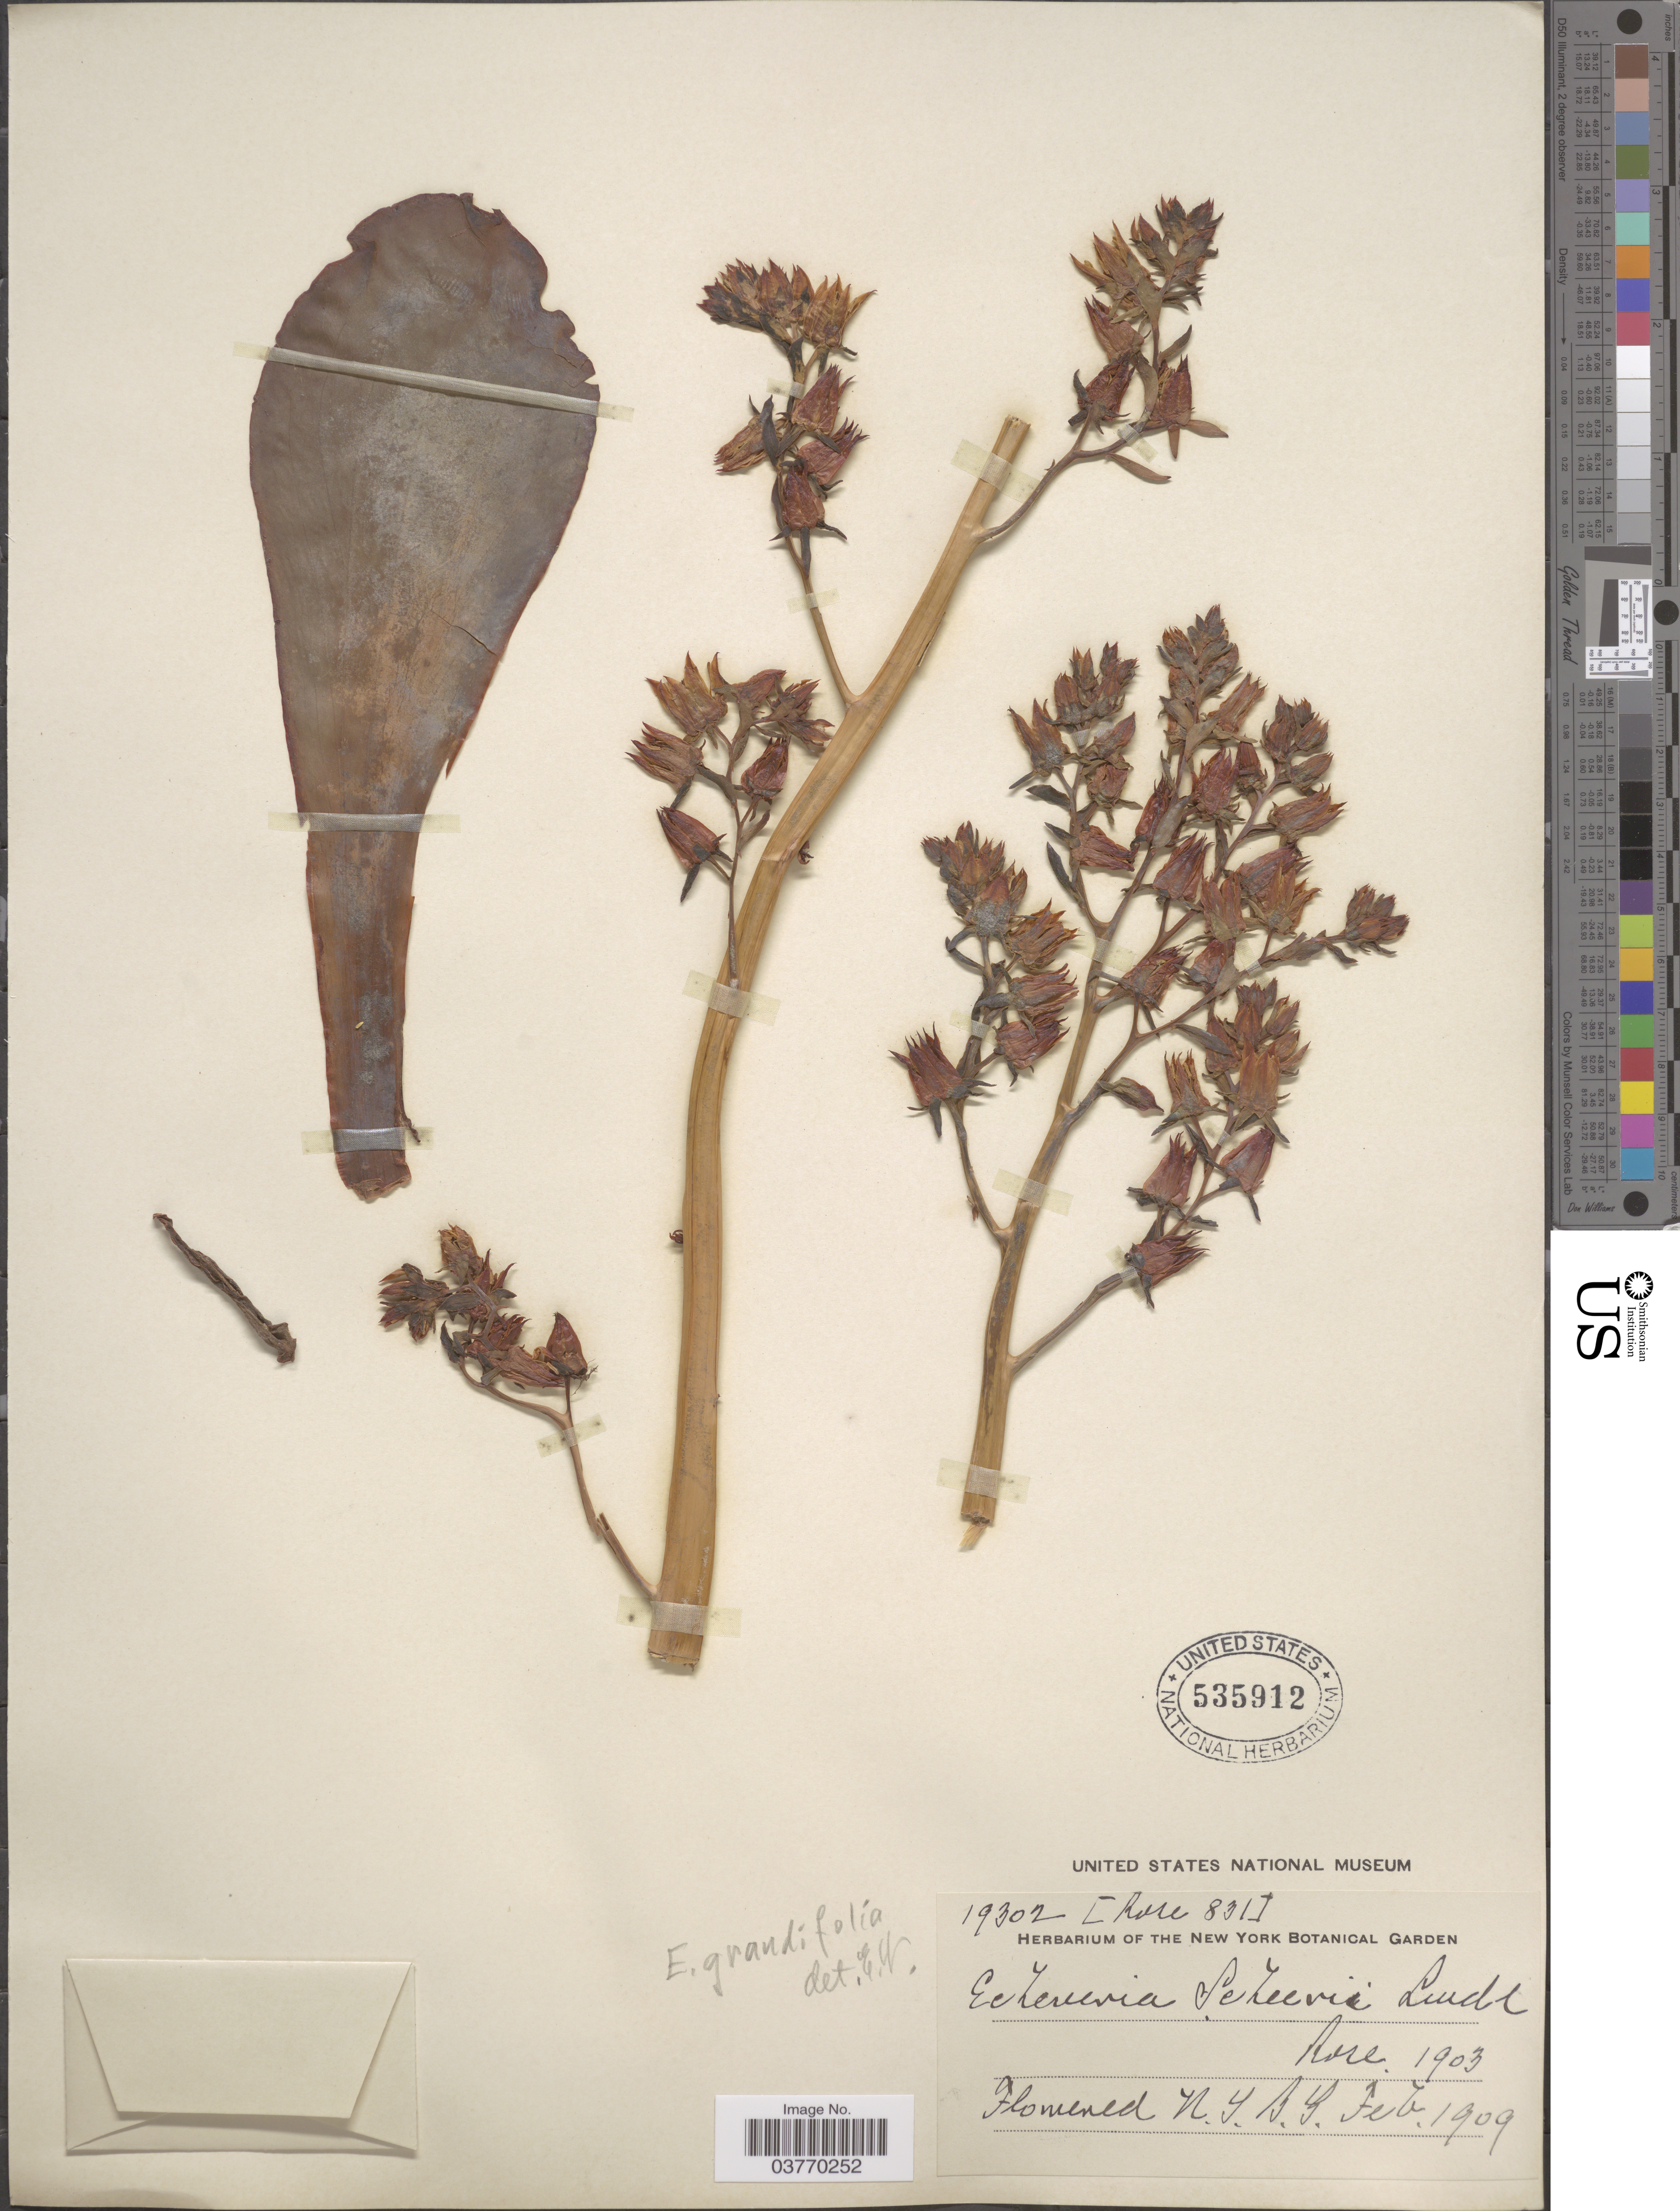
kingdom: Plantae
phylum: Tracheophyta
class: Magnoliopsida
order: Saxifragales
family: Crassulaceae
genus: Echeveria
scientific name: Echeveria grandifolia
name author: Haw.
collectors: New York Botanical Gardens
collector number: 19302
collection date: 1909-02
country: United States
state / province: New York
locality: N.Y.B.G.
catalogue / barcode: US 535912